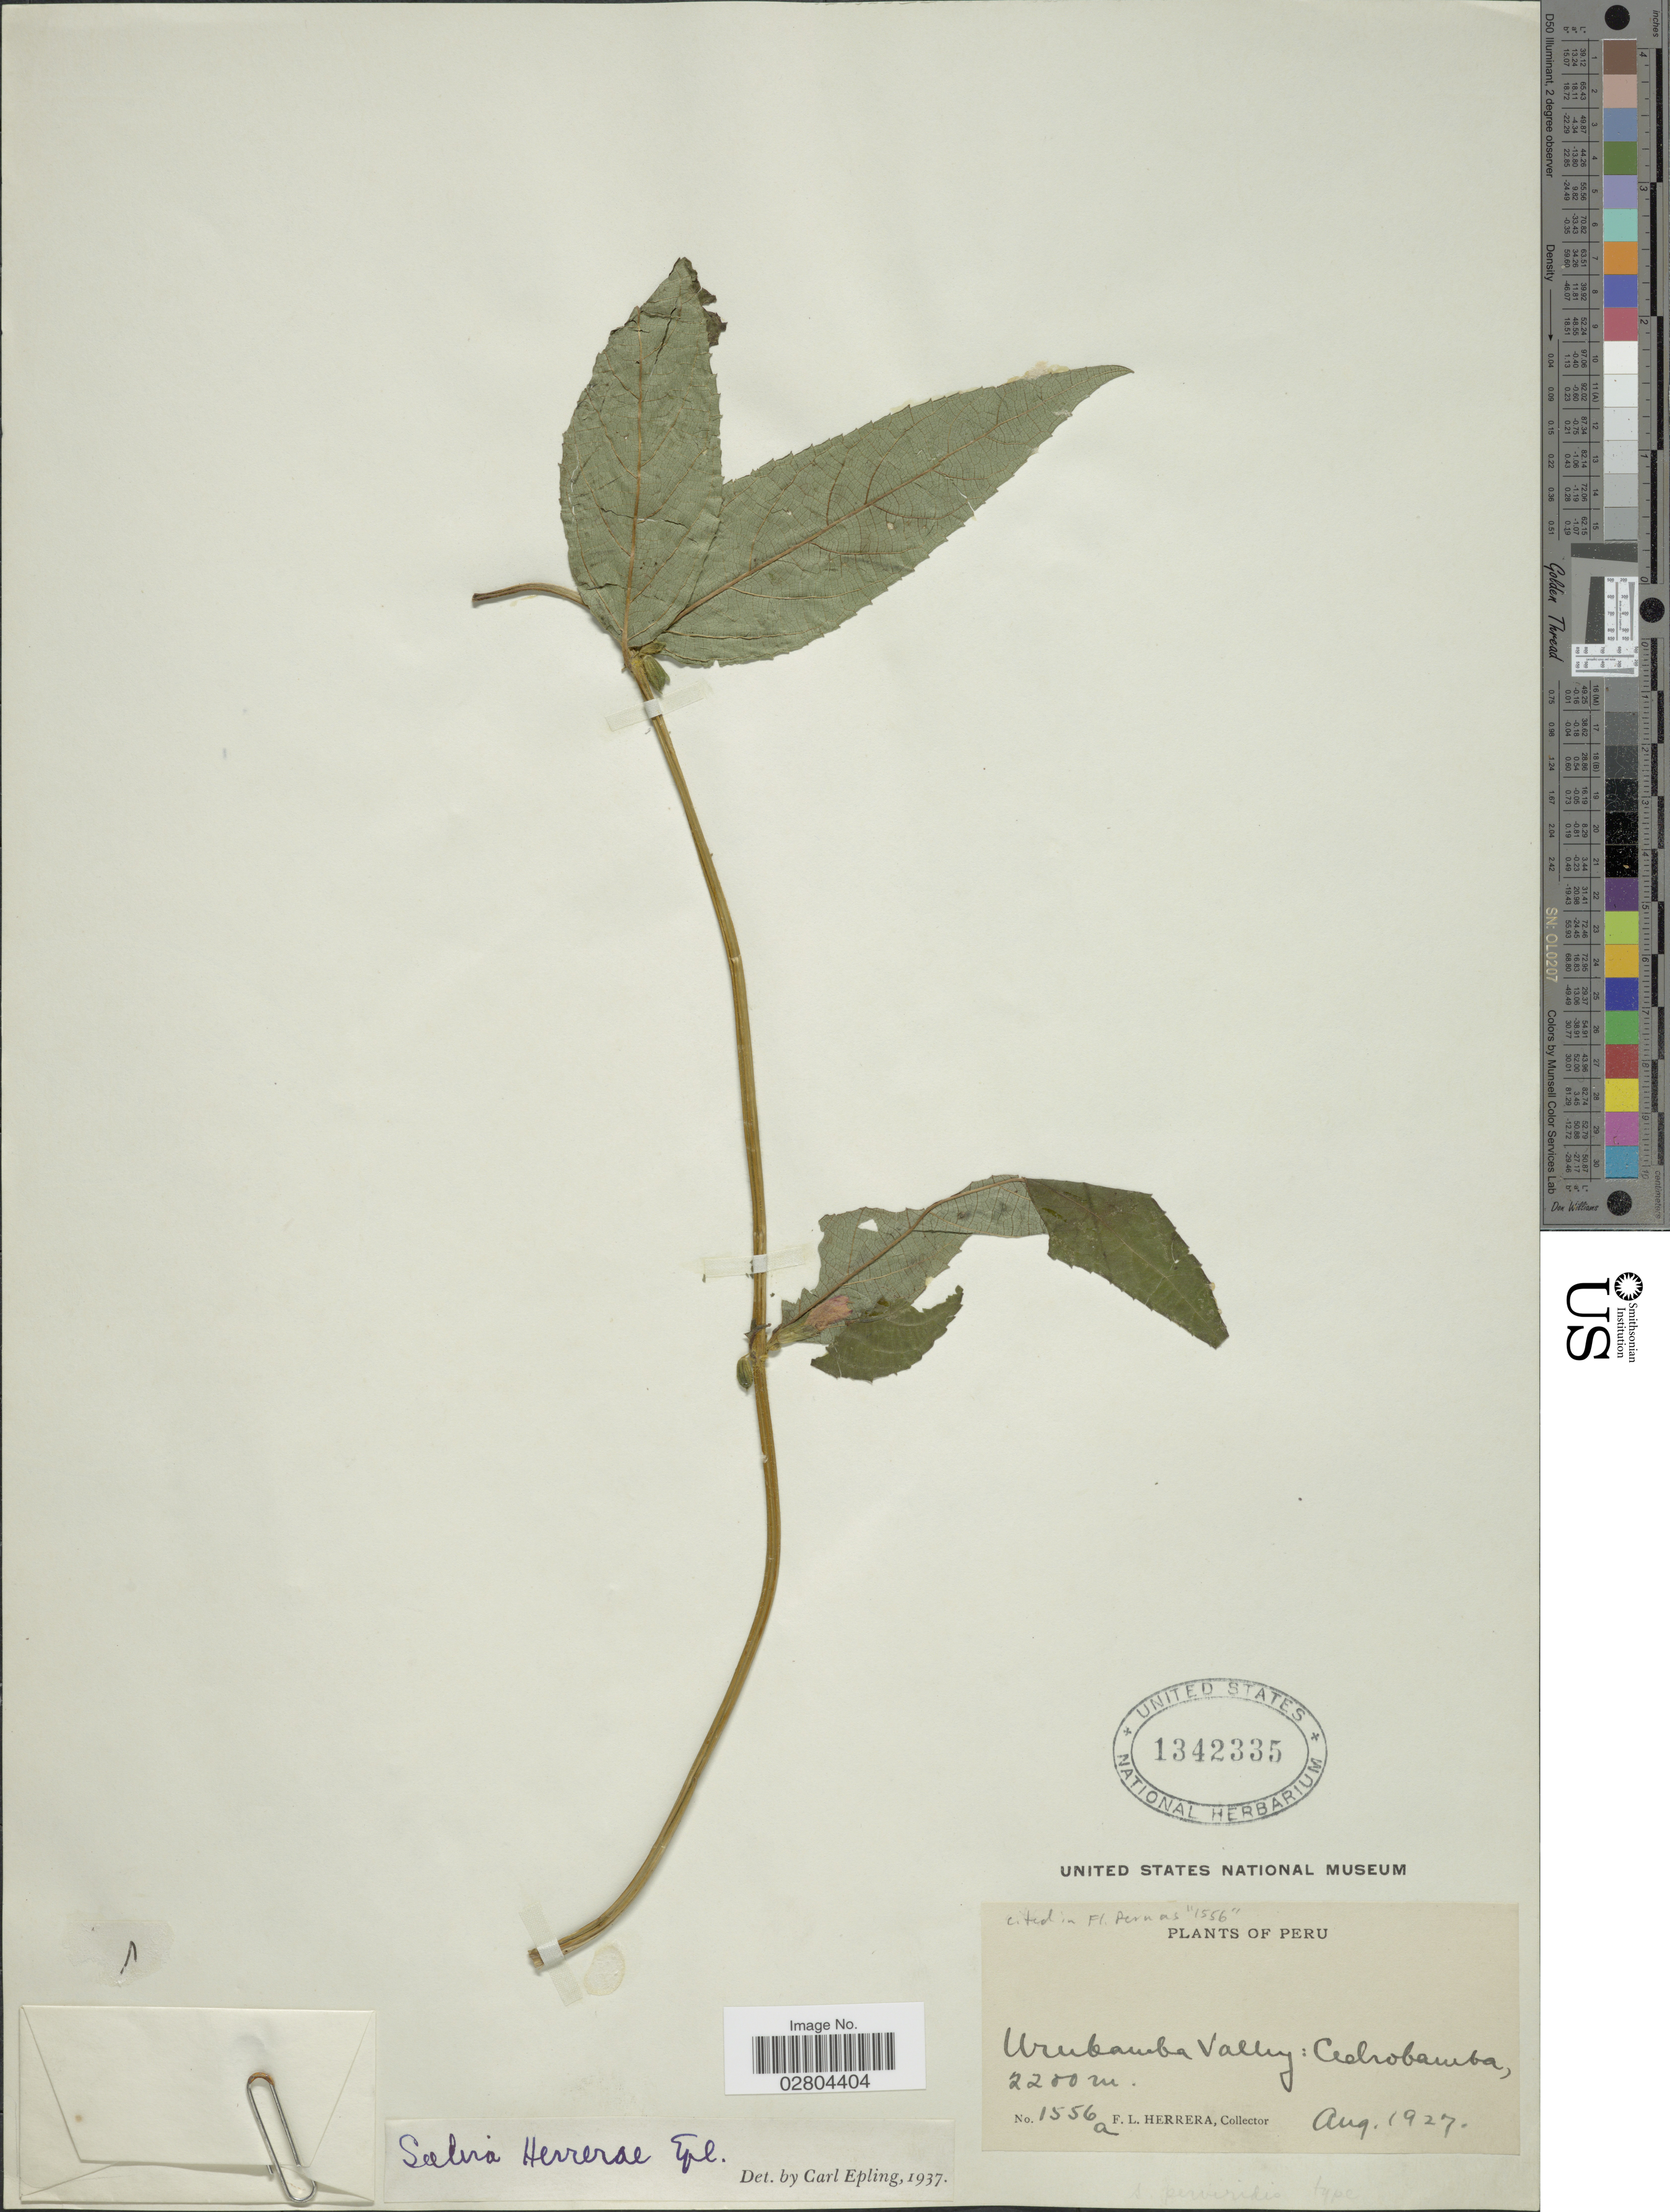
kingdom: Plantae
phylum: Tracheophyta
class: Magnoliopsida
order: Lamiales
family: Lamiaceae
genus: Salvia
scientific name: Salvia herrerae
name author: Epling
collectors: F. L. Herrera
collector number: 1556a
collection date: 1927-08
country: Peru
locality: Urubamba Valley: Cechobamba.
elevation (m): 2200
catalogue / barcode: US 1342335